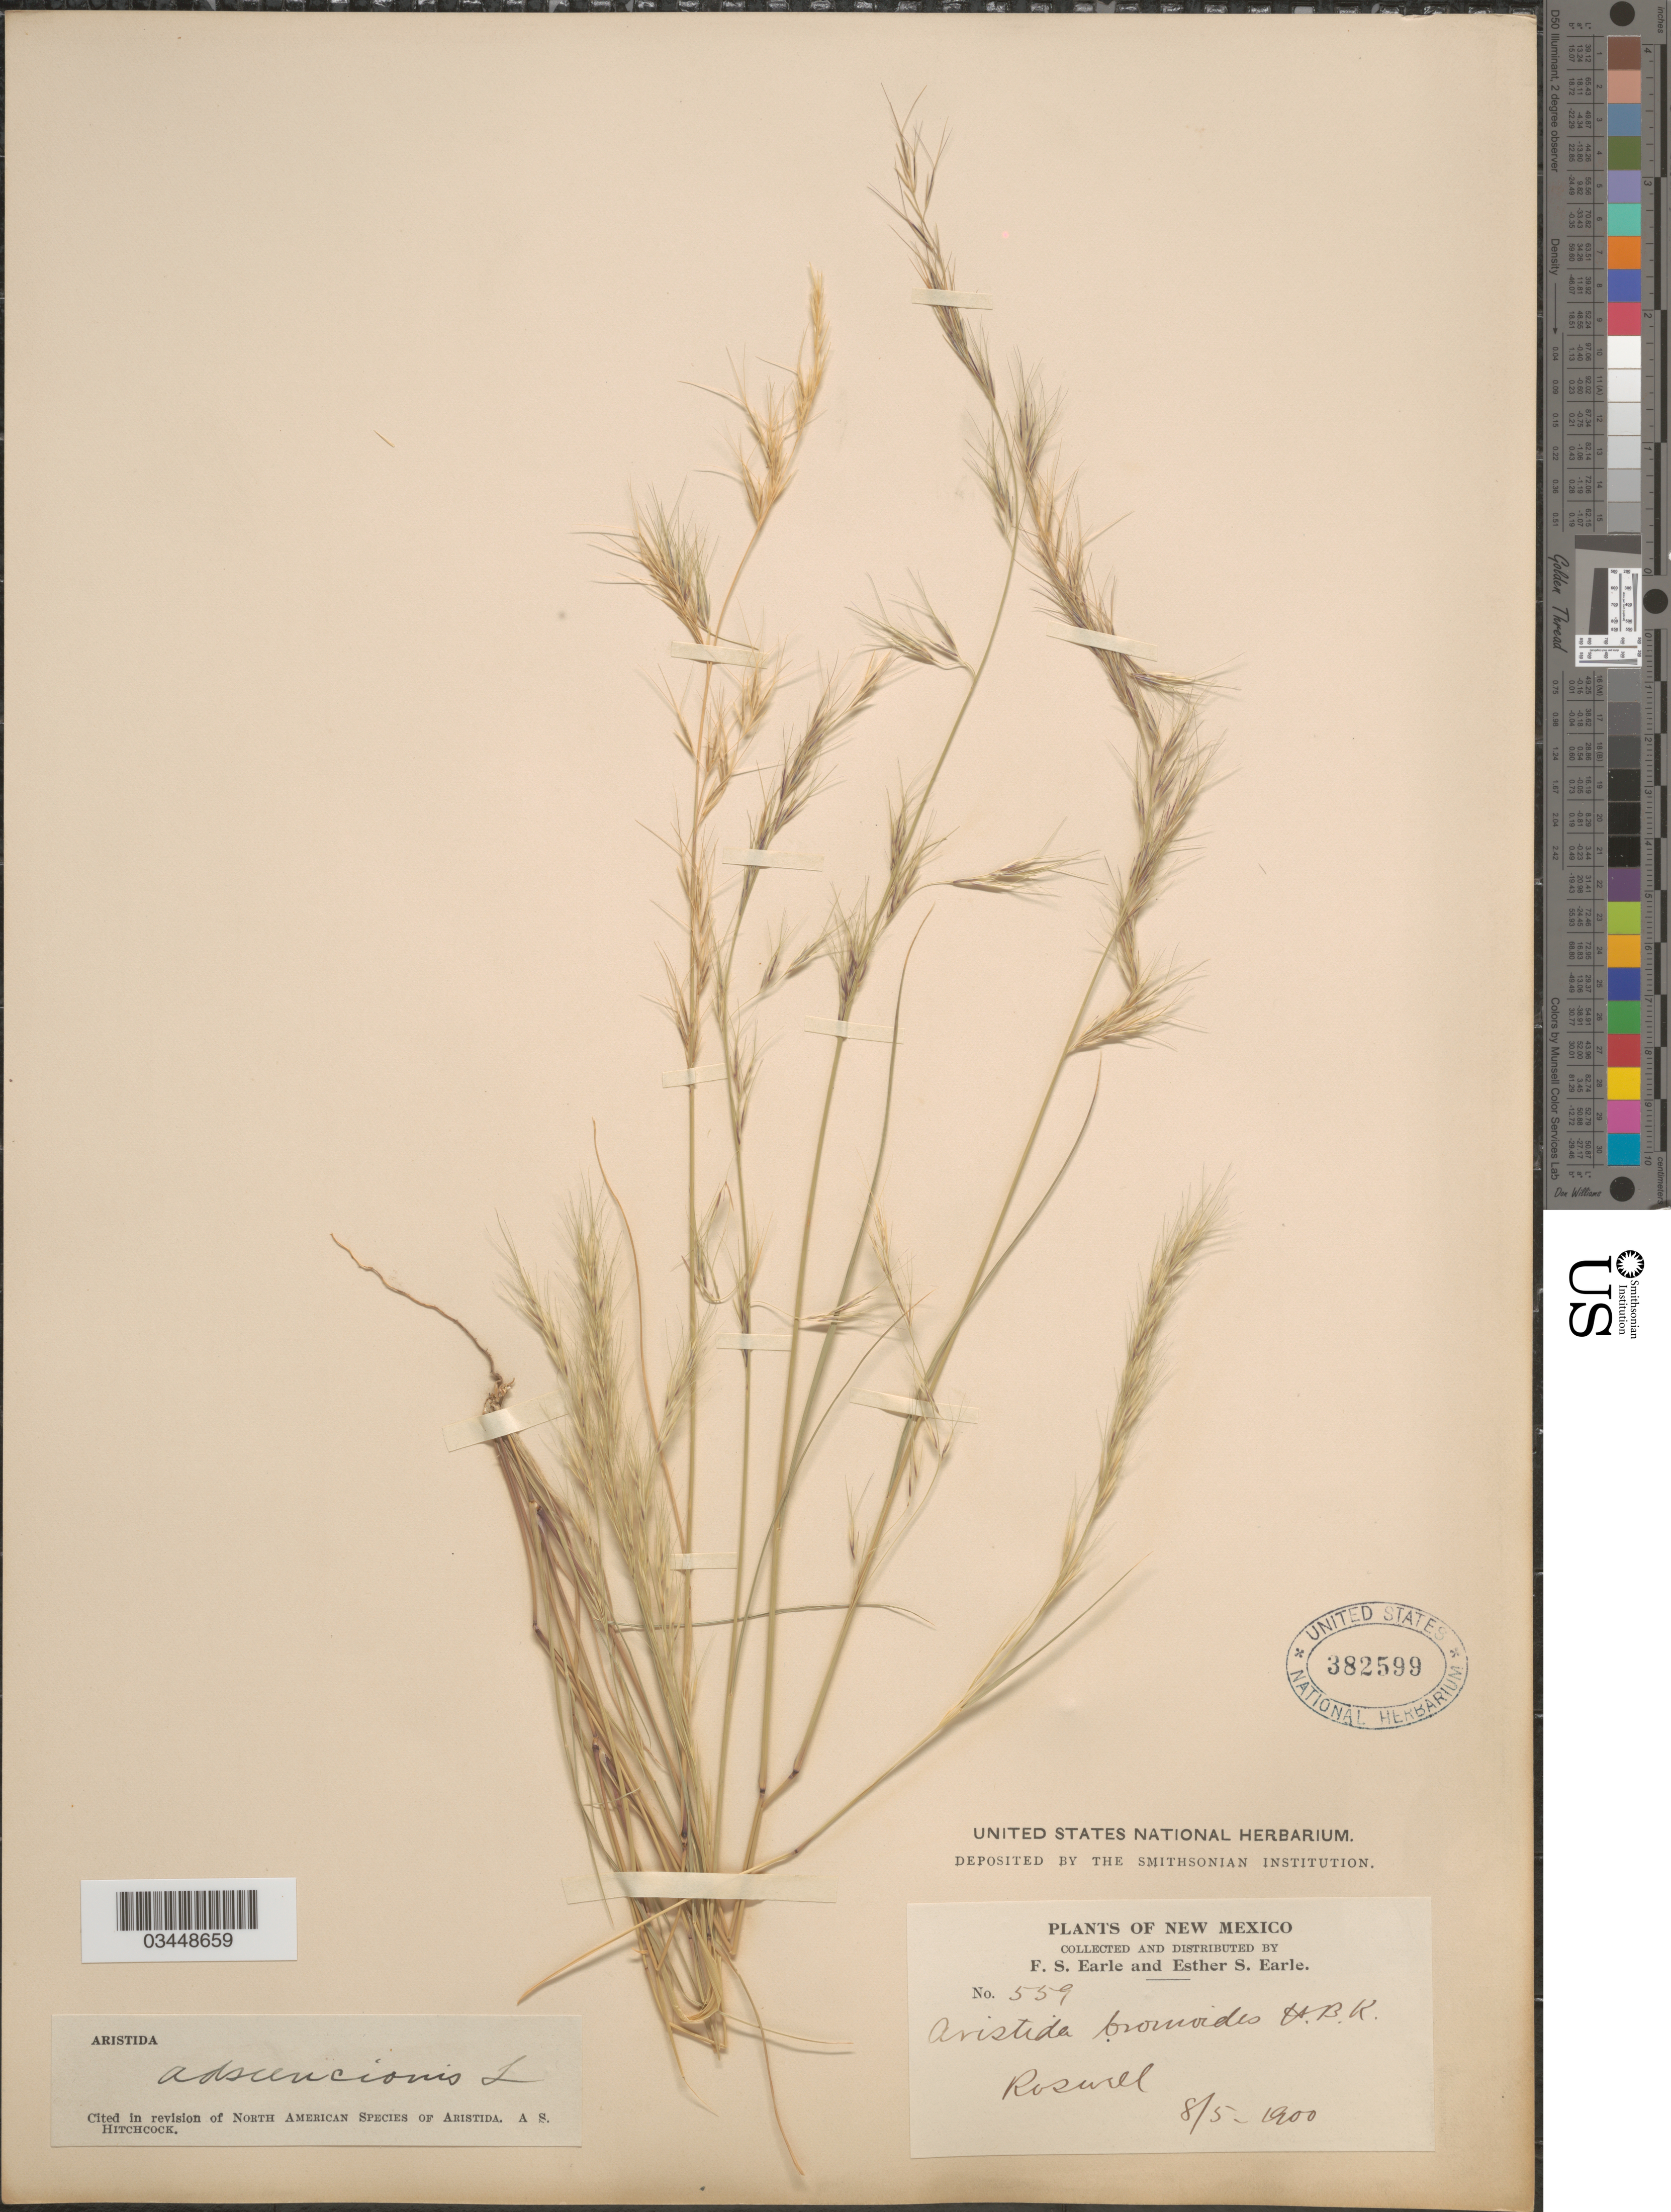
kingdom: Plantae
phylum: Tracheophyta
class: Liliopsida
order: Poales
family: Poaceae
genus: Aristida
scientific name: Aristida adscensionis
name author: L.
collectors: F. S. Earle & E. S. Earle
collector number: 559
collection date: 1900-08-05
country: United States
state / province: New Mexico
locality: Roswell.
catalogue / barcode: US 382599